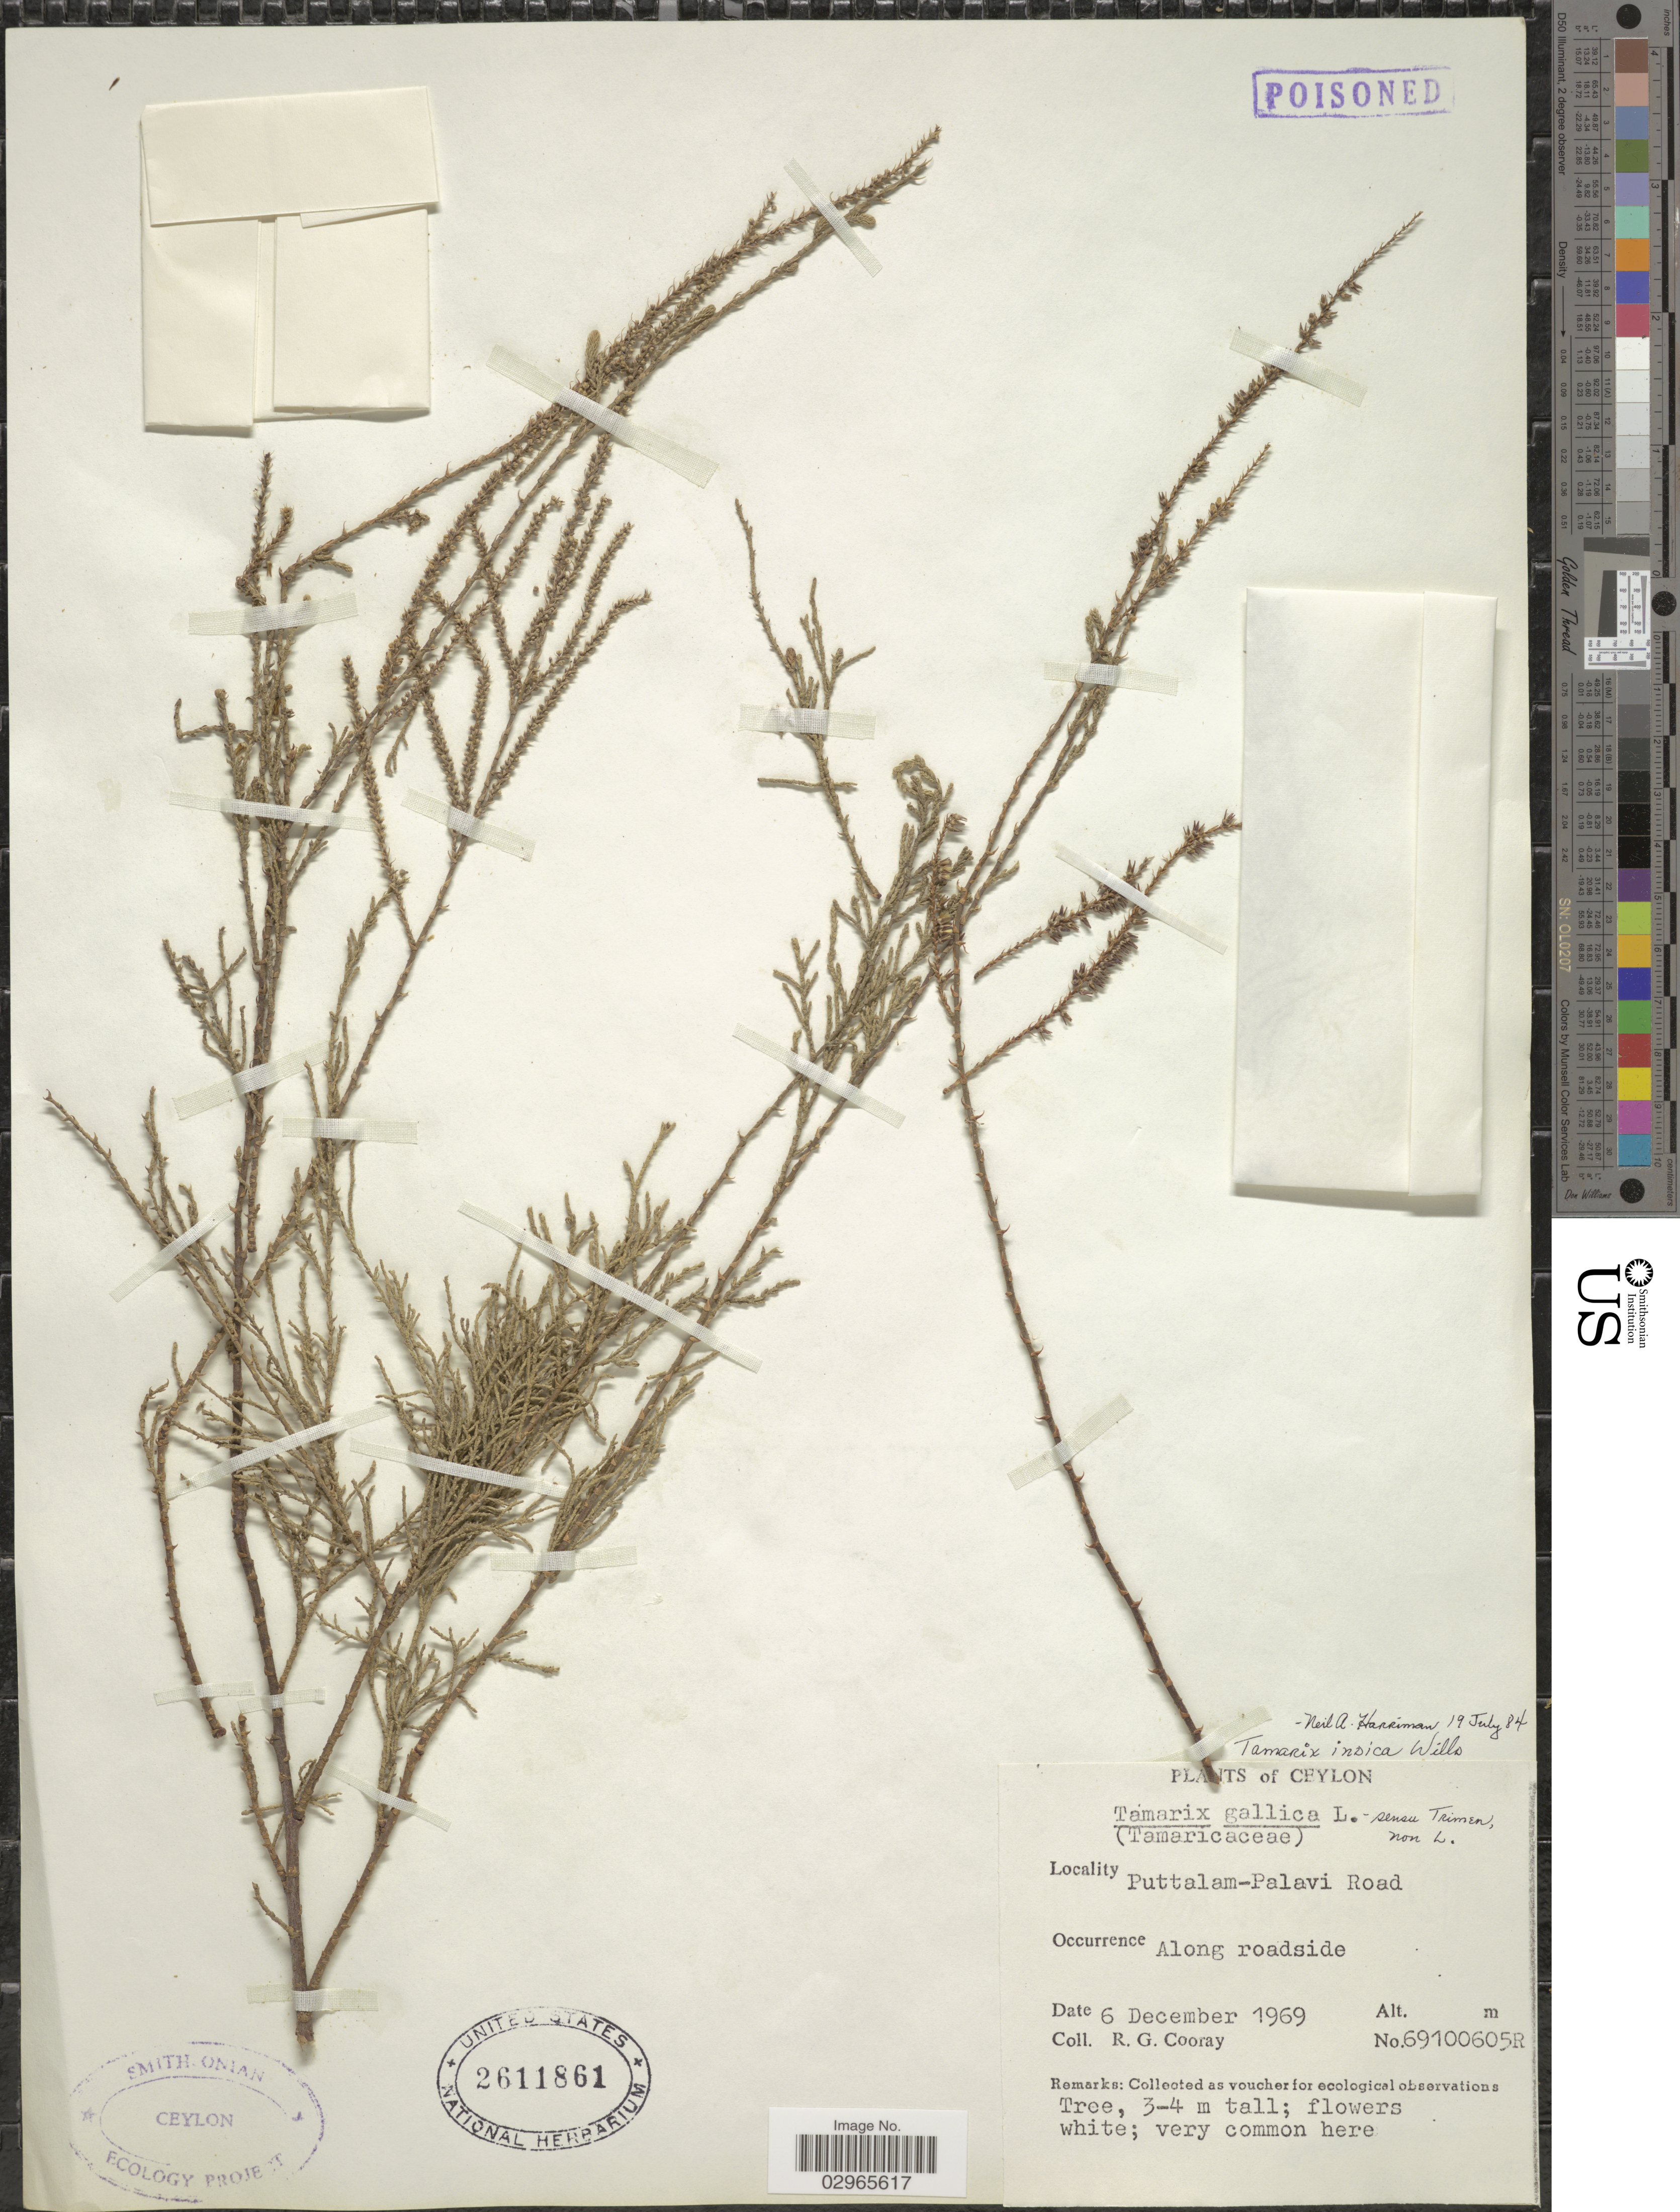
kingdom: Plantae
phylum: Tracheophyta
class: Magnoliopsida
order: Caryophyllales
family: Tamaricaceae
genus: Tamarix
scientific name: Tamarix indica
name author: Willd.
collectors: R. Cooray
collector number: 69100605R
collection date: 1969-12-06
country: Sri Lanka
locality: Ceylon. Puttalam - Palavi Road.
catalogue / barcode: US 2611861